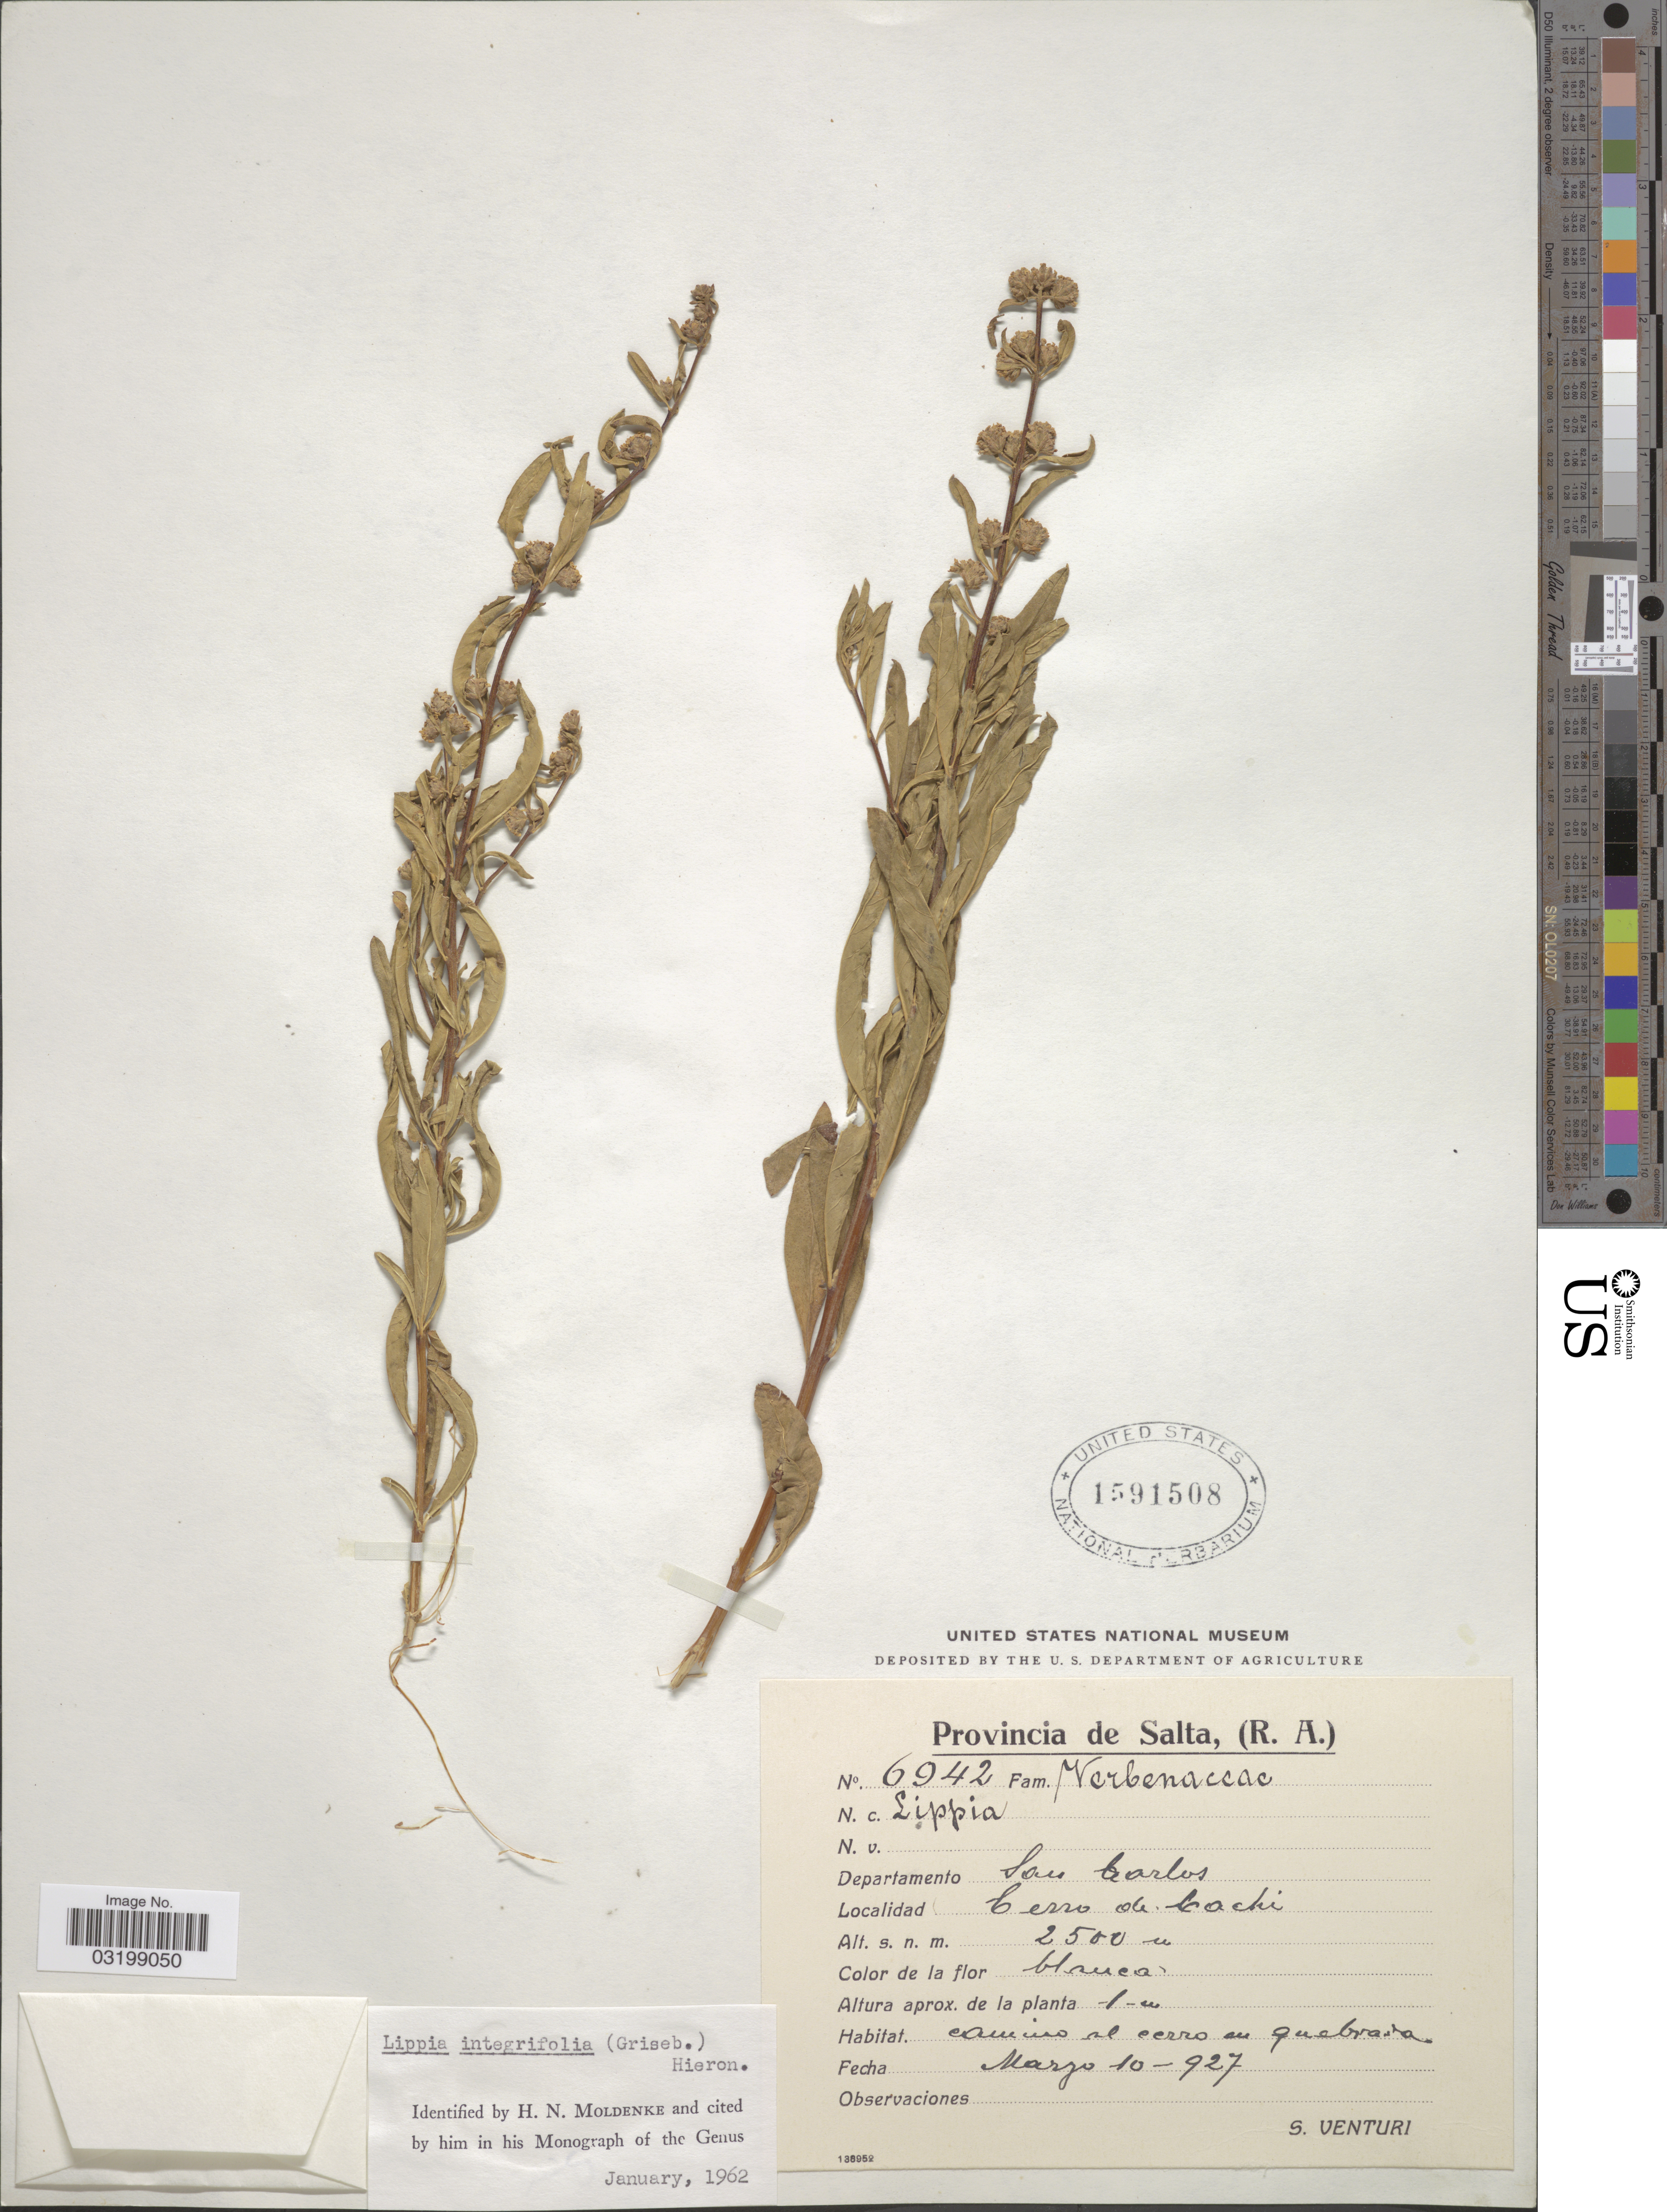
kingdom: Plantae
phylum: Tracheophyta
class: Magnoliopsida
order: Lamiales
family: Verbenaceae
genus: Lippia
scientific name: Lippia integrifolia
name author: (Griseb.) Hieron.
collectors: S. Venturi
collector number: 6942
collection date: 1927-03-10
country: Argentina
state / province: Salta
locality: Departamento San Carlos. Cerro de Cachi.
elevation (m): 2500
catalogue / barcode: US 1591508